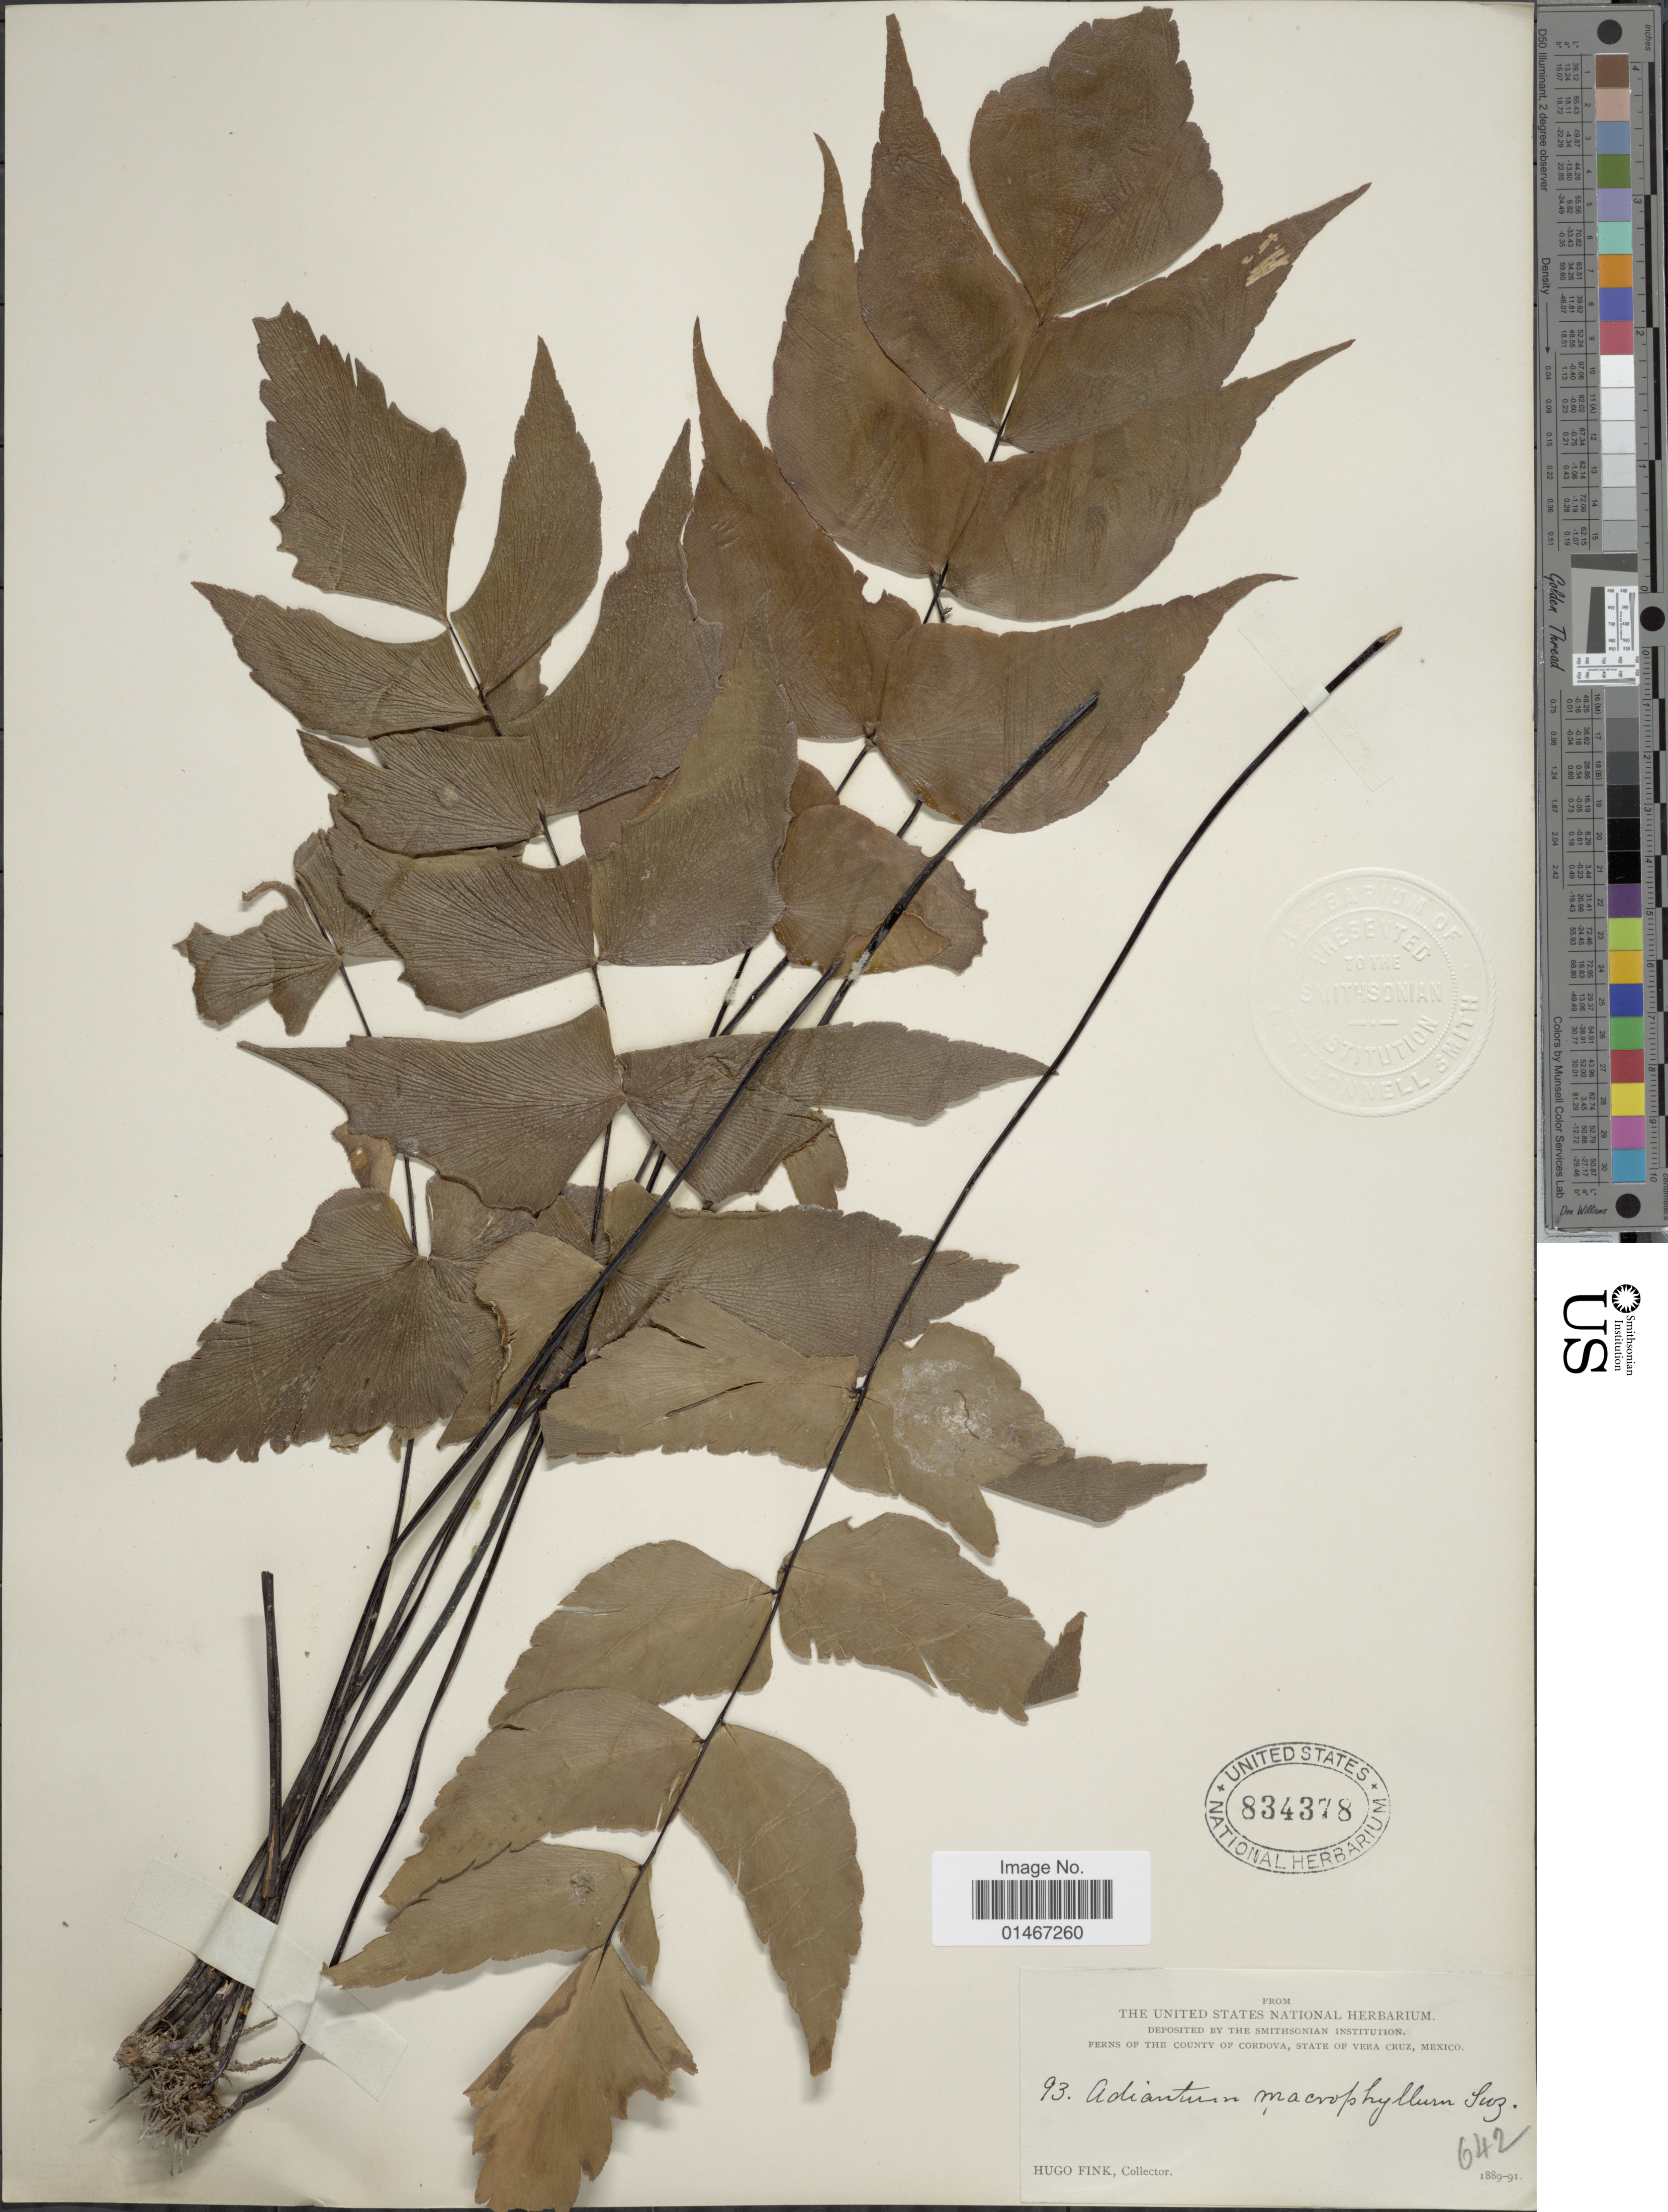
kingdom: Plantae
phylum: Tracheophyta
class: Polypodiopsida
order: Polypodiales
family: Pteridaceae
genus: Adiantum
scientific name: Adiantum macrophyllum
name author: Sw.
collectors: H. Fink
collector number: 93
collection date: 1889/1891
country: Mexico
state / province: Veracruz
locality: Ferns of the County of Cordova, State of Vera Cruz.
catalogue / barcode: US 834378